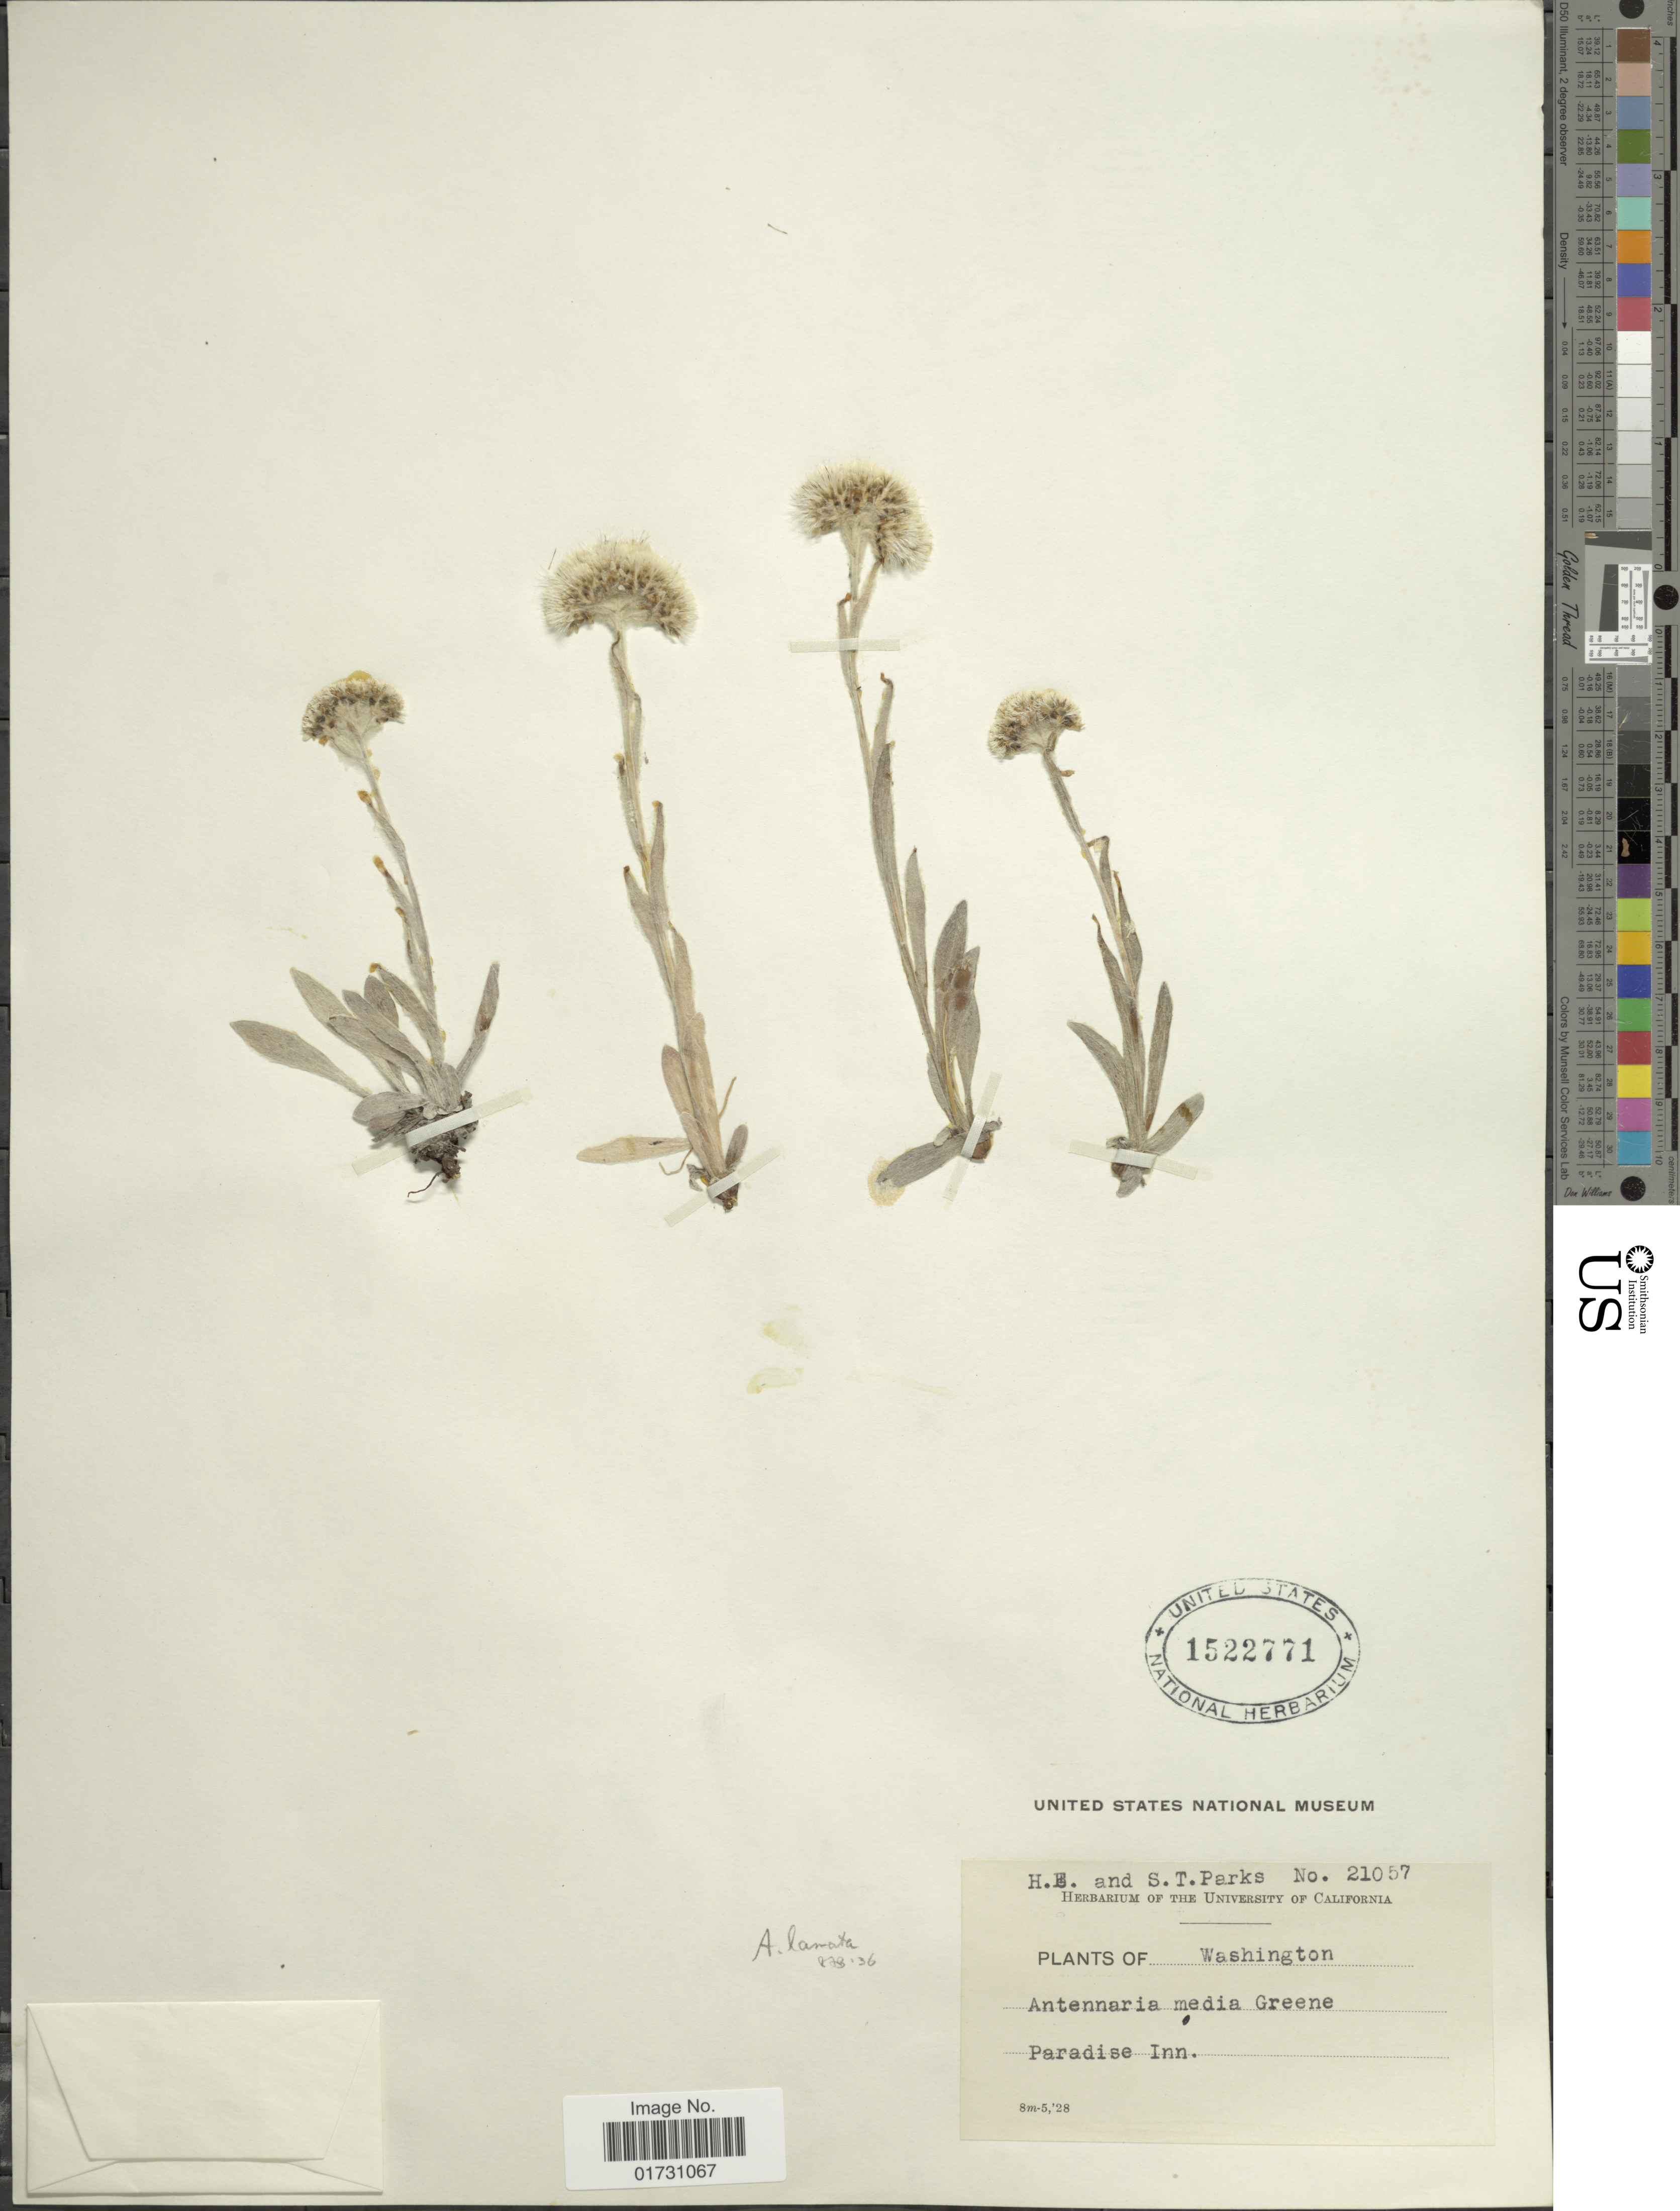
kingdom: Plantae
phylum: Tracheophyta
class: Magnoliopsida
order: Asterales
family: Asteraceae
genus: Antennaria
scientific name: Antennaria lanata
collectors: H. E. Parks & S. Parks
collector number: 21057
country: United States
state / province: Washington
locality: Paradise Inn.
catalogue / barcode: US 1522771